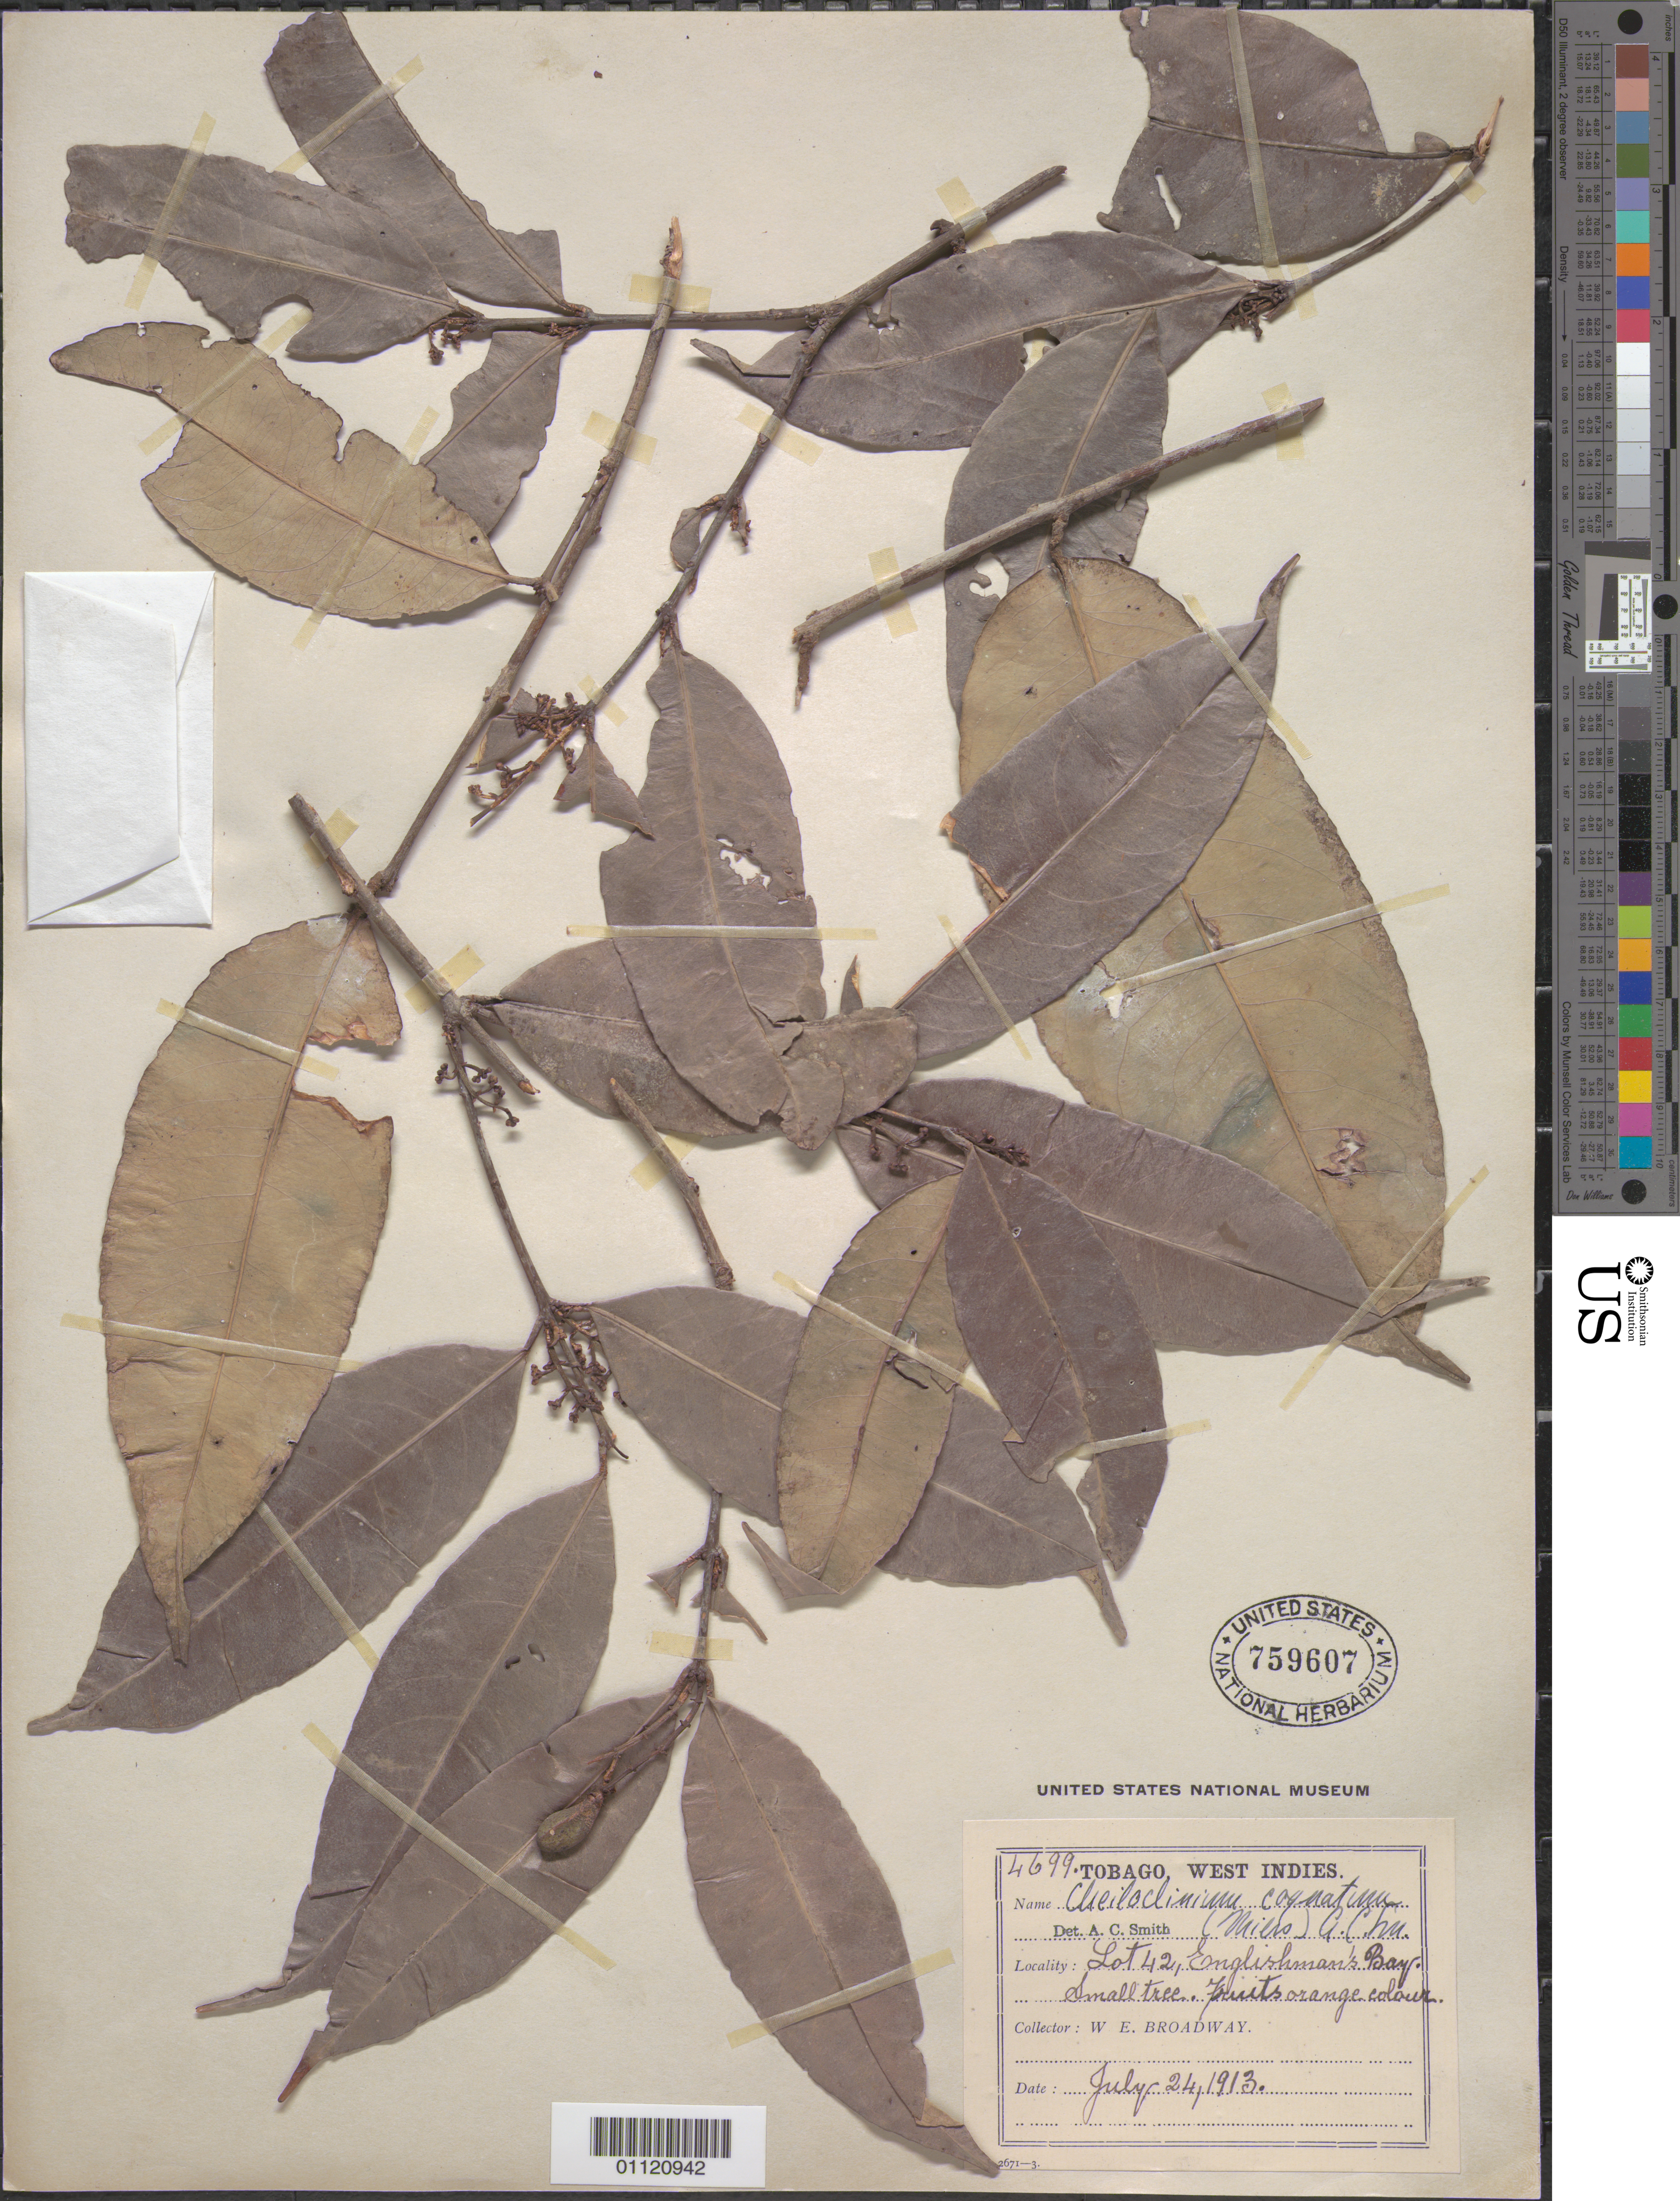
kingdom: Plantae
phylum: Tracheophyta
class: Magnoliopsida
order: Celastrales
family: Celastraceae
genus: Cheiloclinium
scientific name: Cheiloclinium cognatum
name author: (Miers) A.C. Sm.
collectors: W. E. Broadway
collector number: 4699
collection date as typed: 24 Jul 1913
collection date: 1913-07-24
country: Trinidad and Tobago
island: Tobago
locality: Lot 42, Englishman's Bay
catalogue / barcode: US 759607